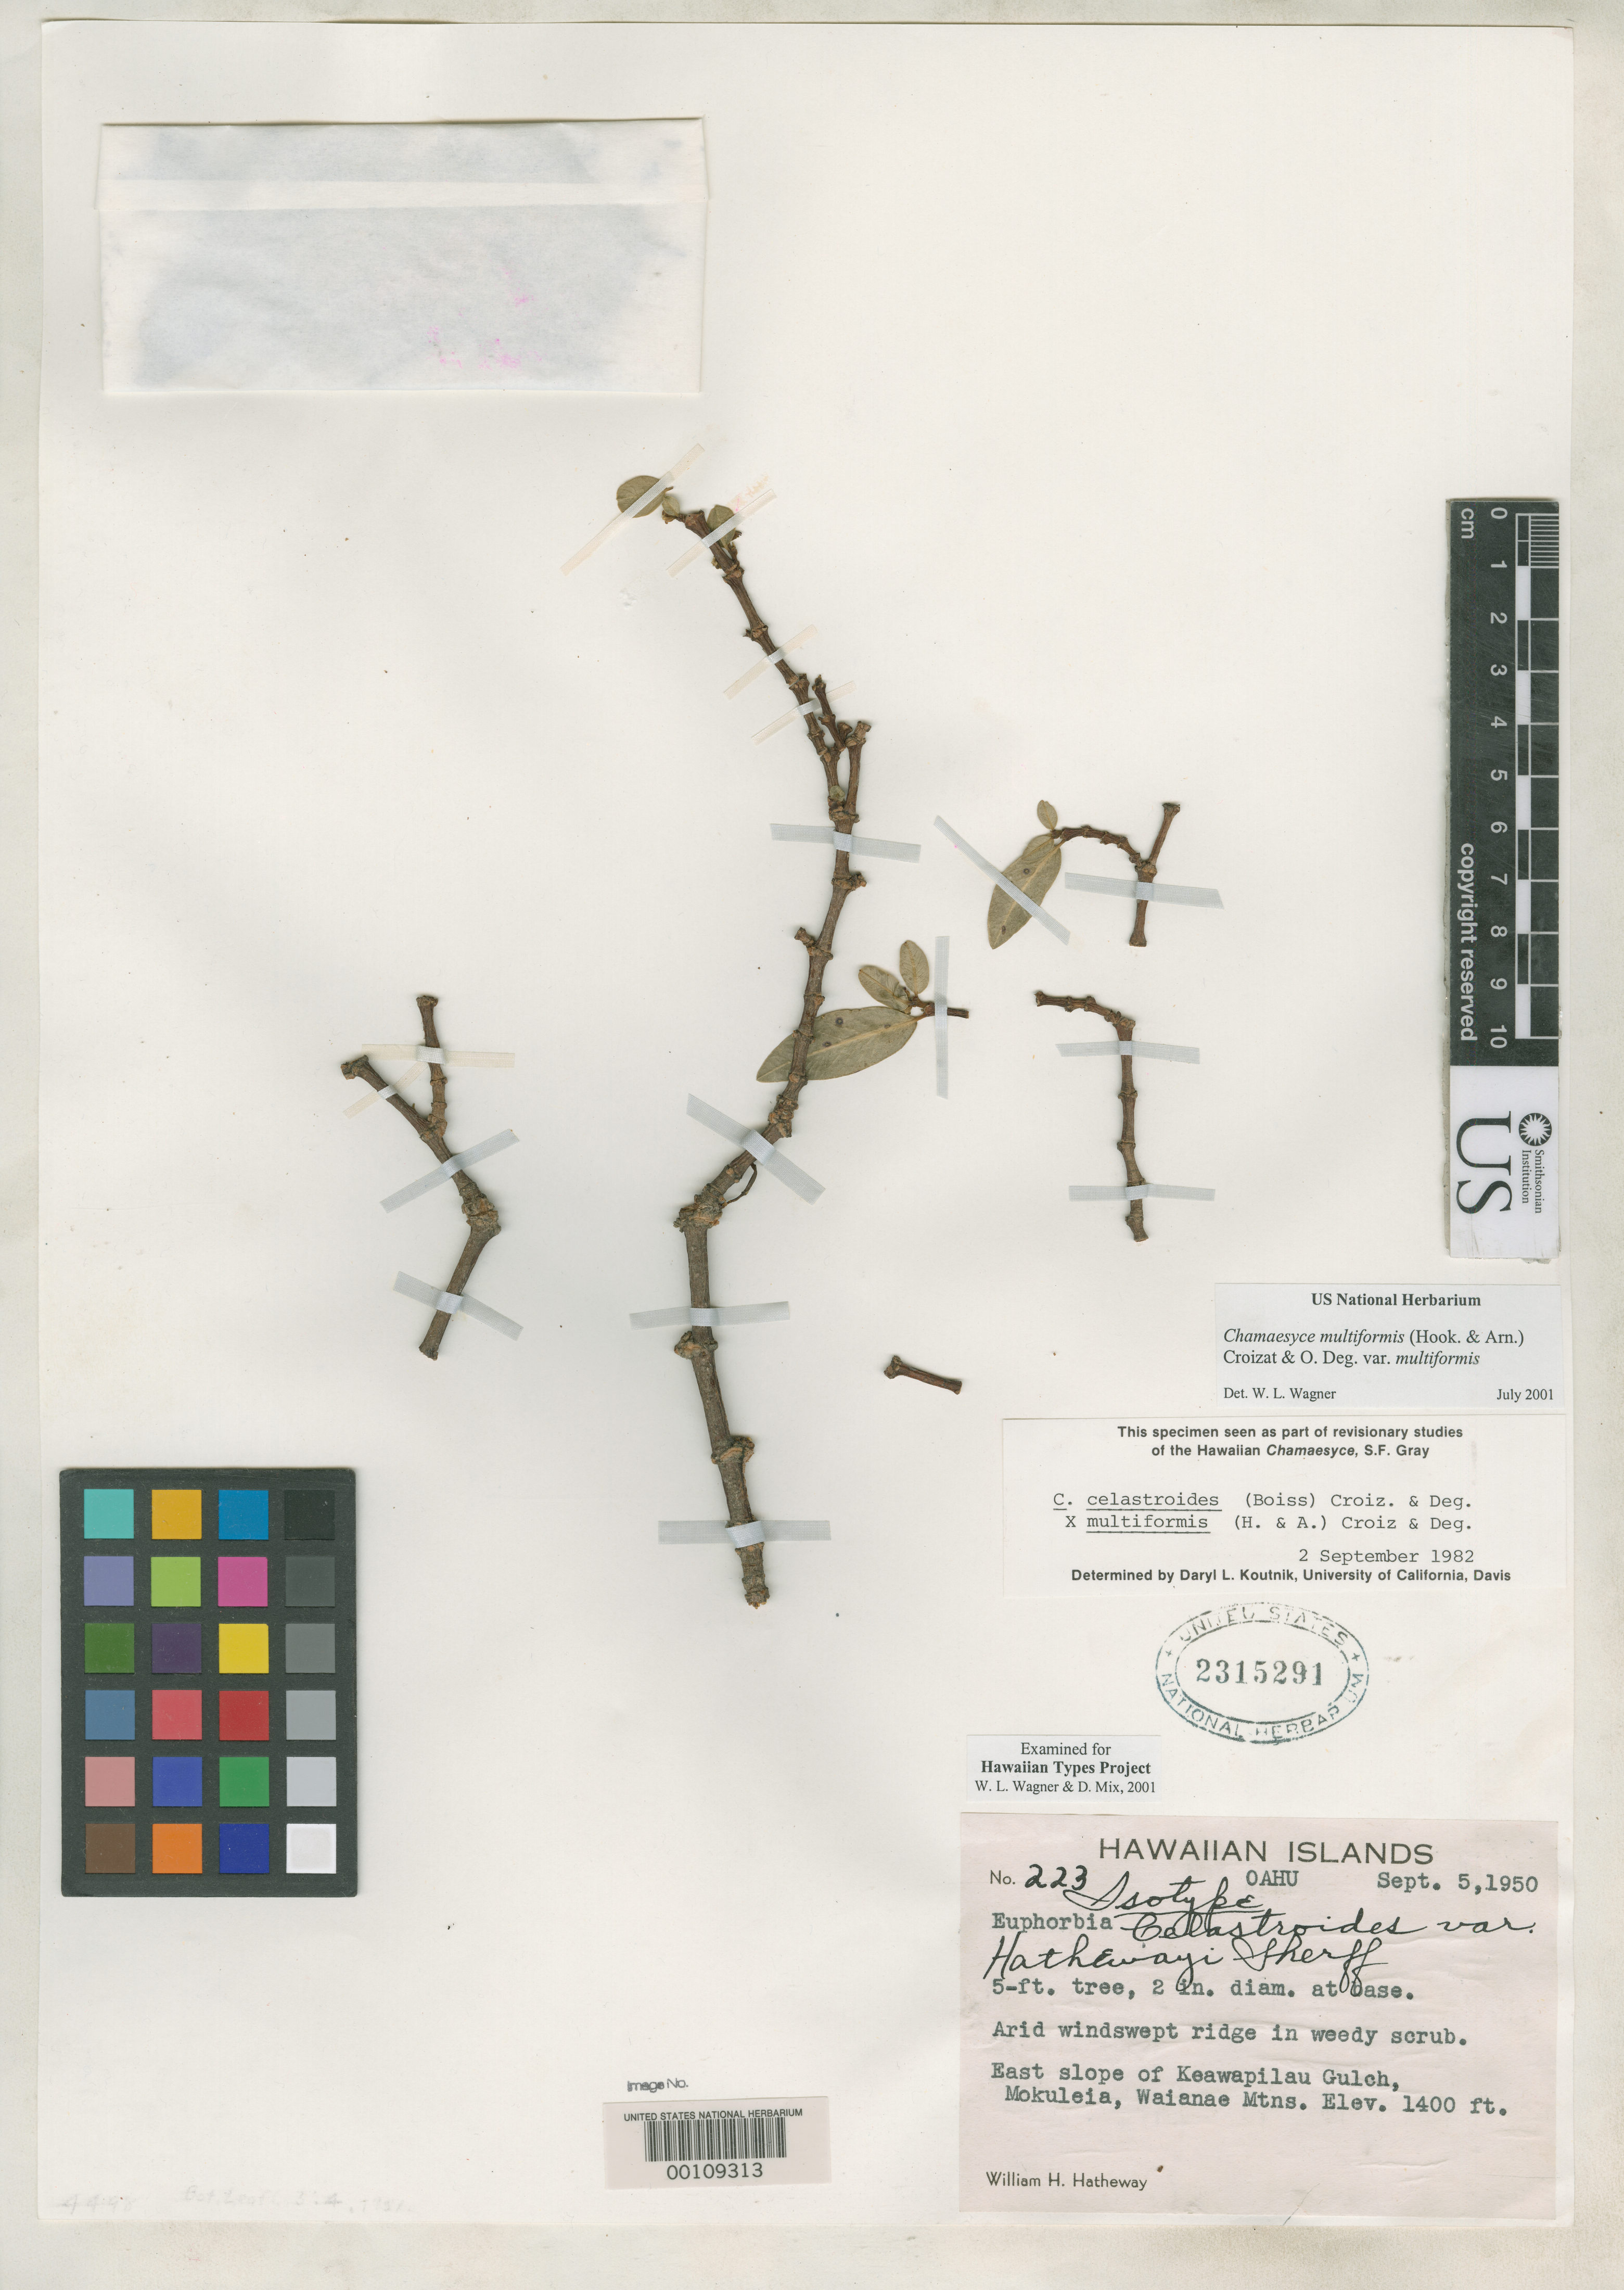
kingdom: Plantae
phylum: Tracheophyta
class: Magnoliopsida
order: Malpighiales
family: Euphorbiaceae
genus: Euphorbia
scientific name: Euphorbia celastroides var. hathewayi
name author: Sherff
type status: Isotype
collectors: W. H. Hatheway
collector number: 223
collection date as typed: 05 Sep 1905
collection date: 1905-09-05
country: United States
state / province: Hawaii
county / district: Honolulu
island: Oahu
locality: Waianae Mts.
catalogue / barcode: US 2315291